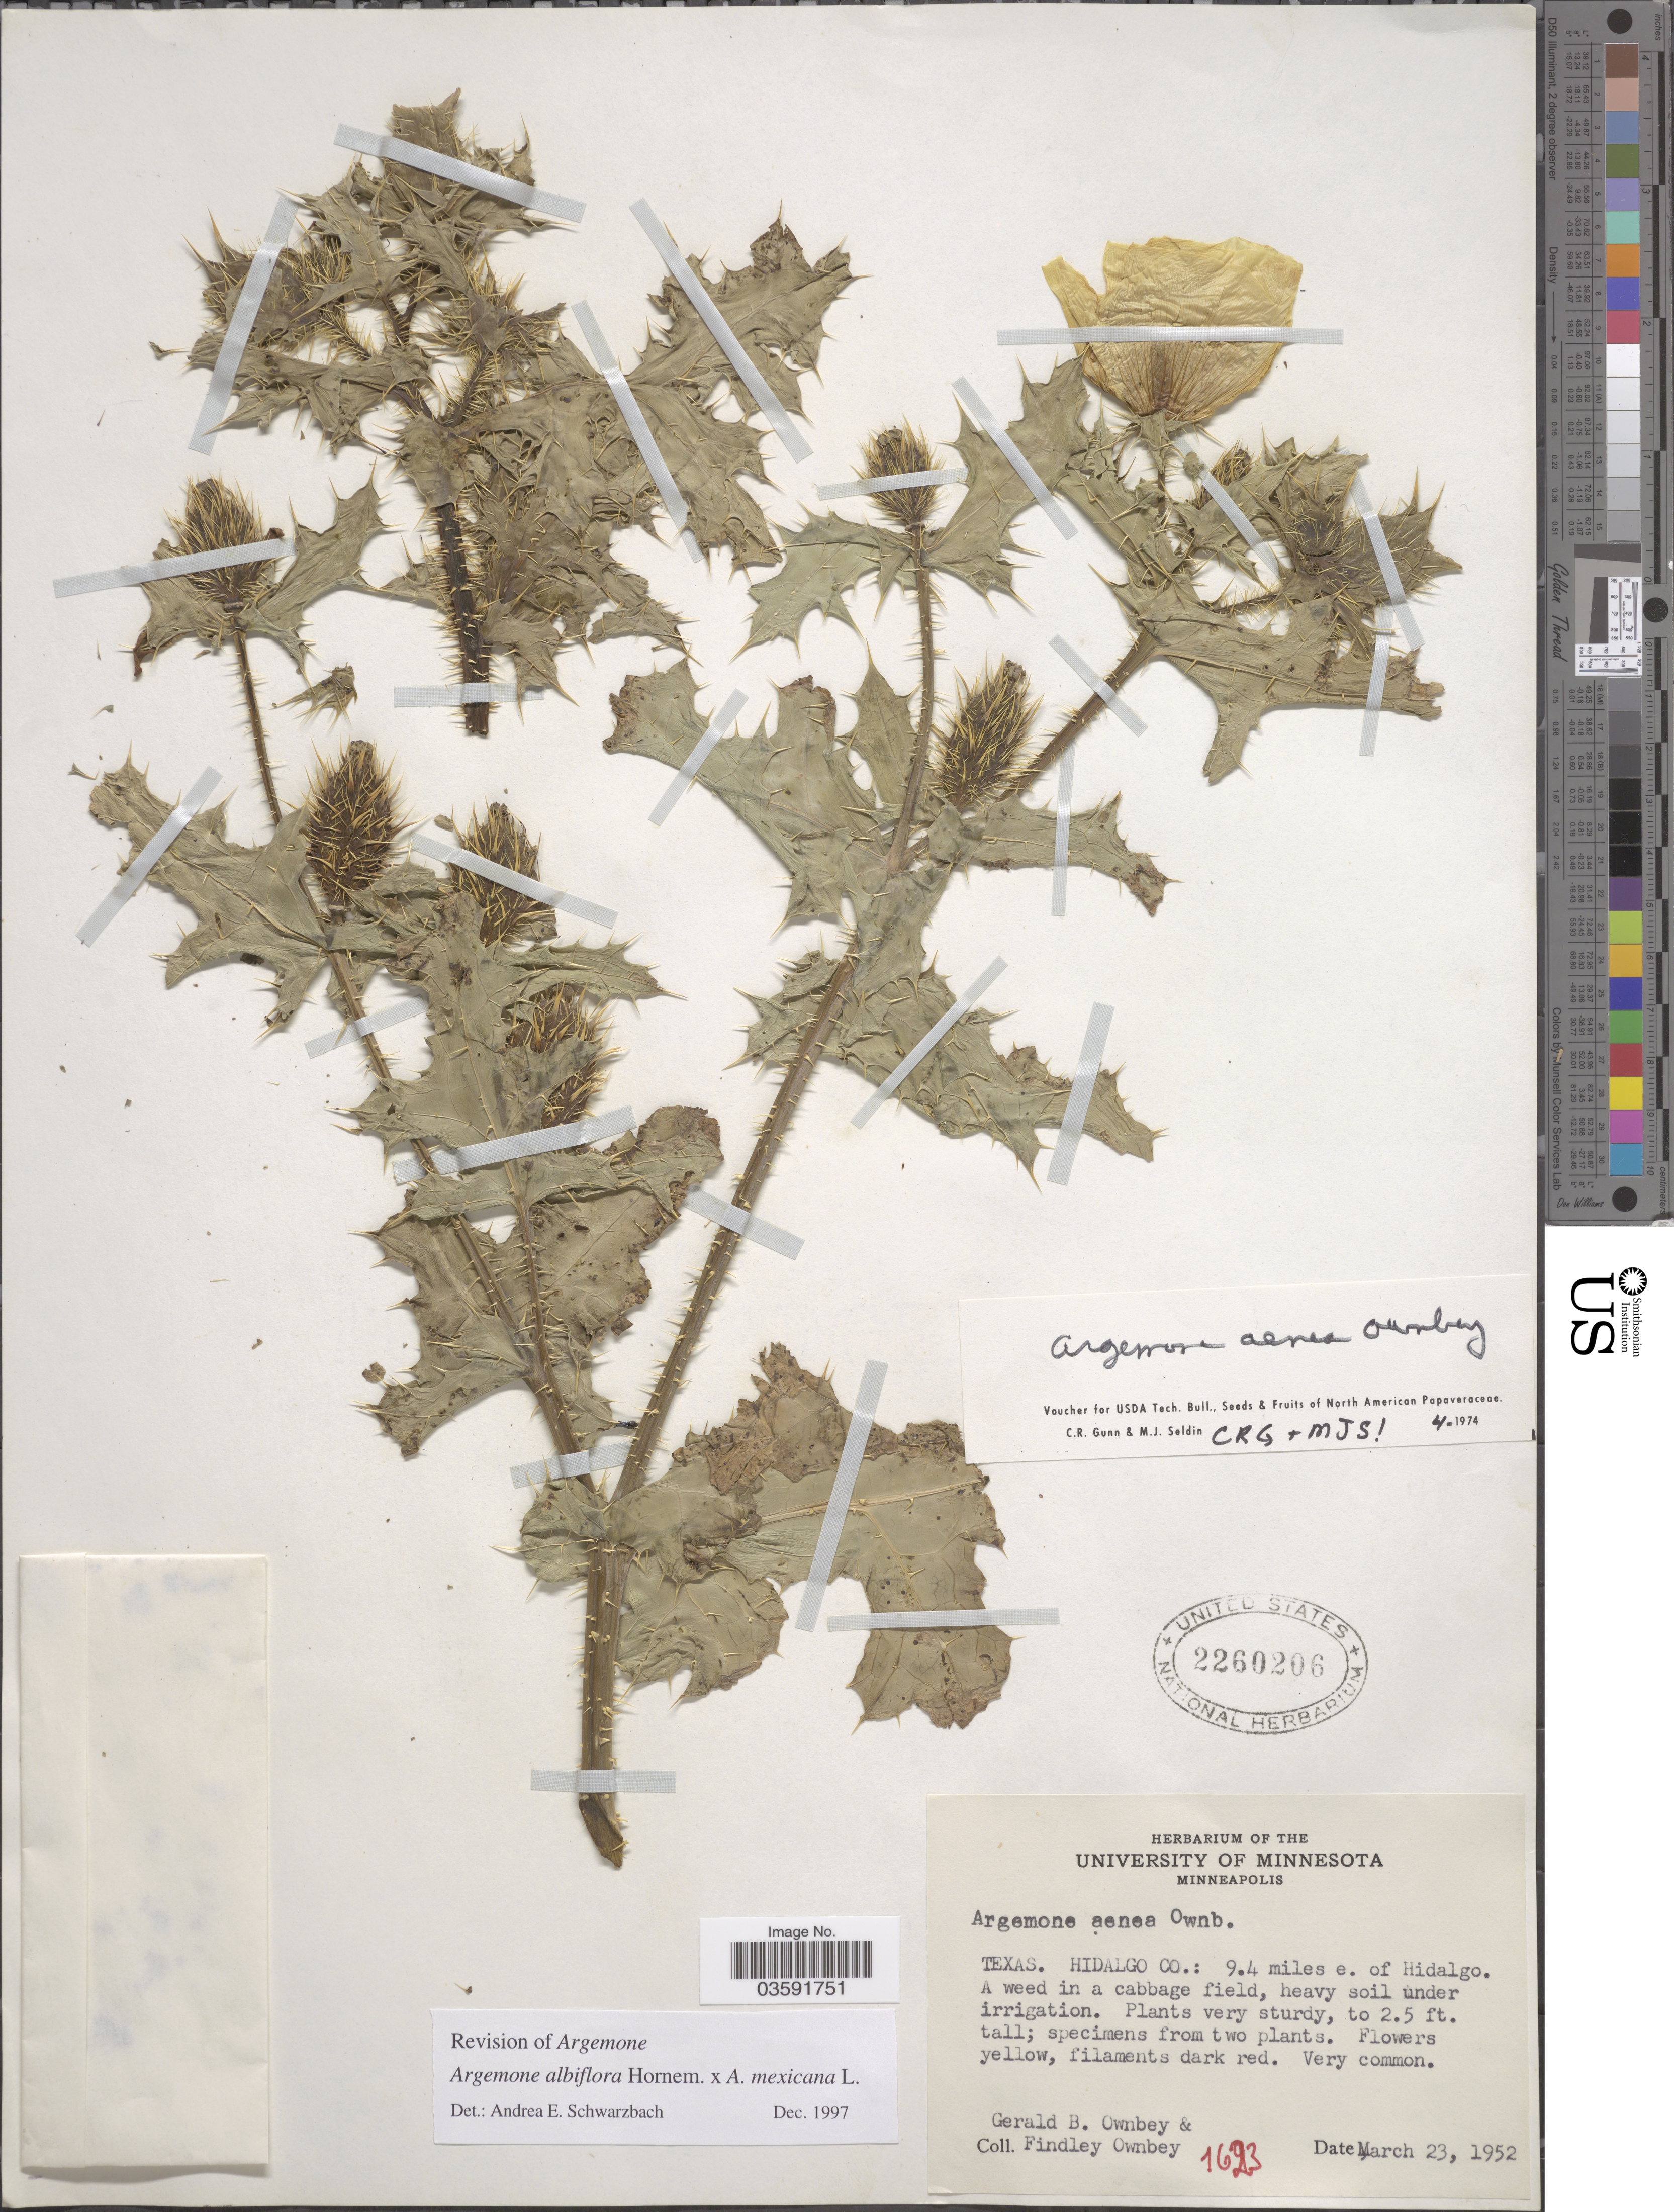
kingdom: Plantae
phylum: Tracheophyta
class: Magnoliopsida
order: Ranunculales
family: Papaveraceae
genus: Argemone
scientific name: Argemone albiflora Hornem. × A. mexicana L.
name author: Hornem.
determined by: Schwarzbach, A. E.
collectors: G. B. Ownbey & F. Ownbey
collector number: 1623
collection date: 1952-03-23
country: United States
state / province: Texas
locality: Hidalgo Co.: 9.4 miles e. of Hidalgo.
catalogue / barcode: US 2260206